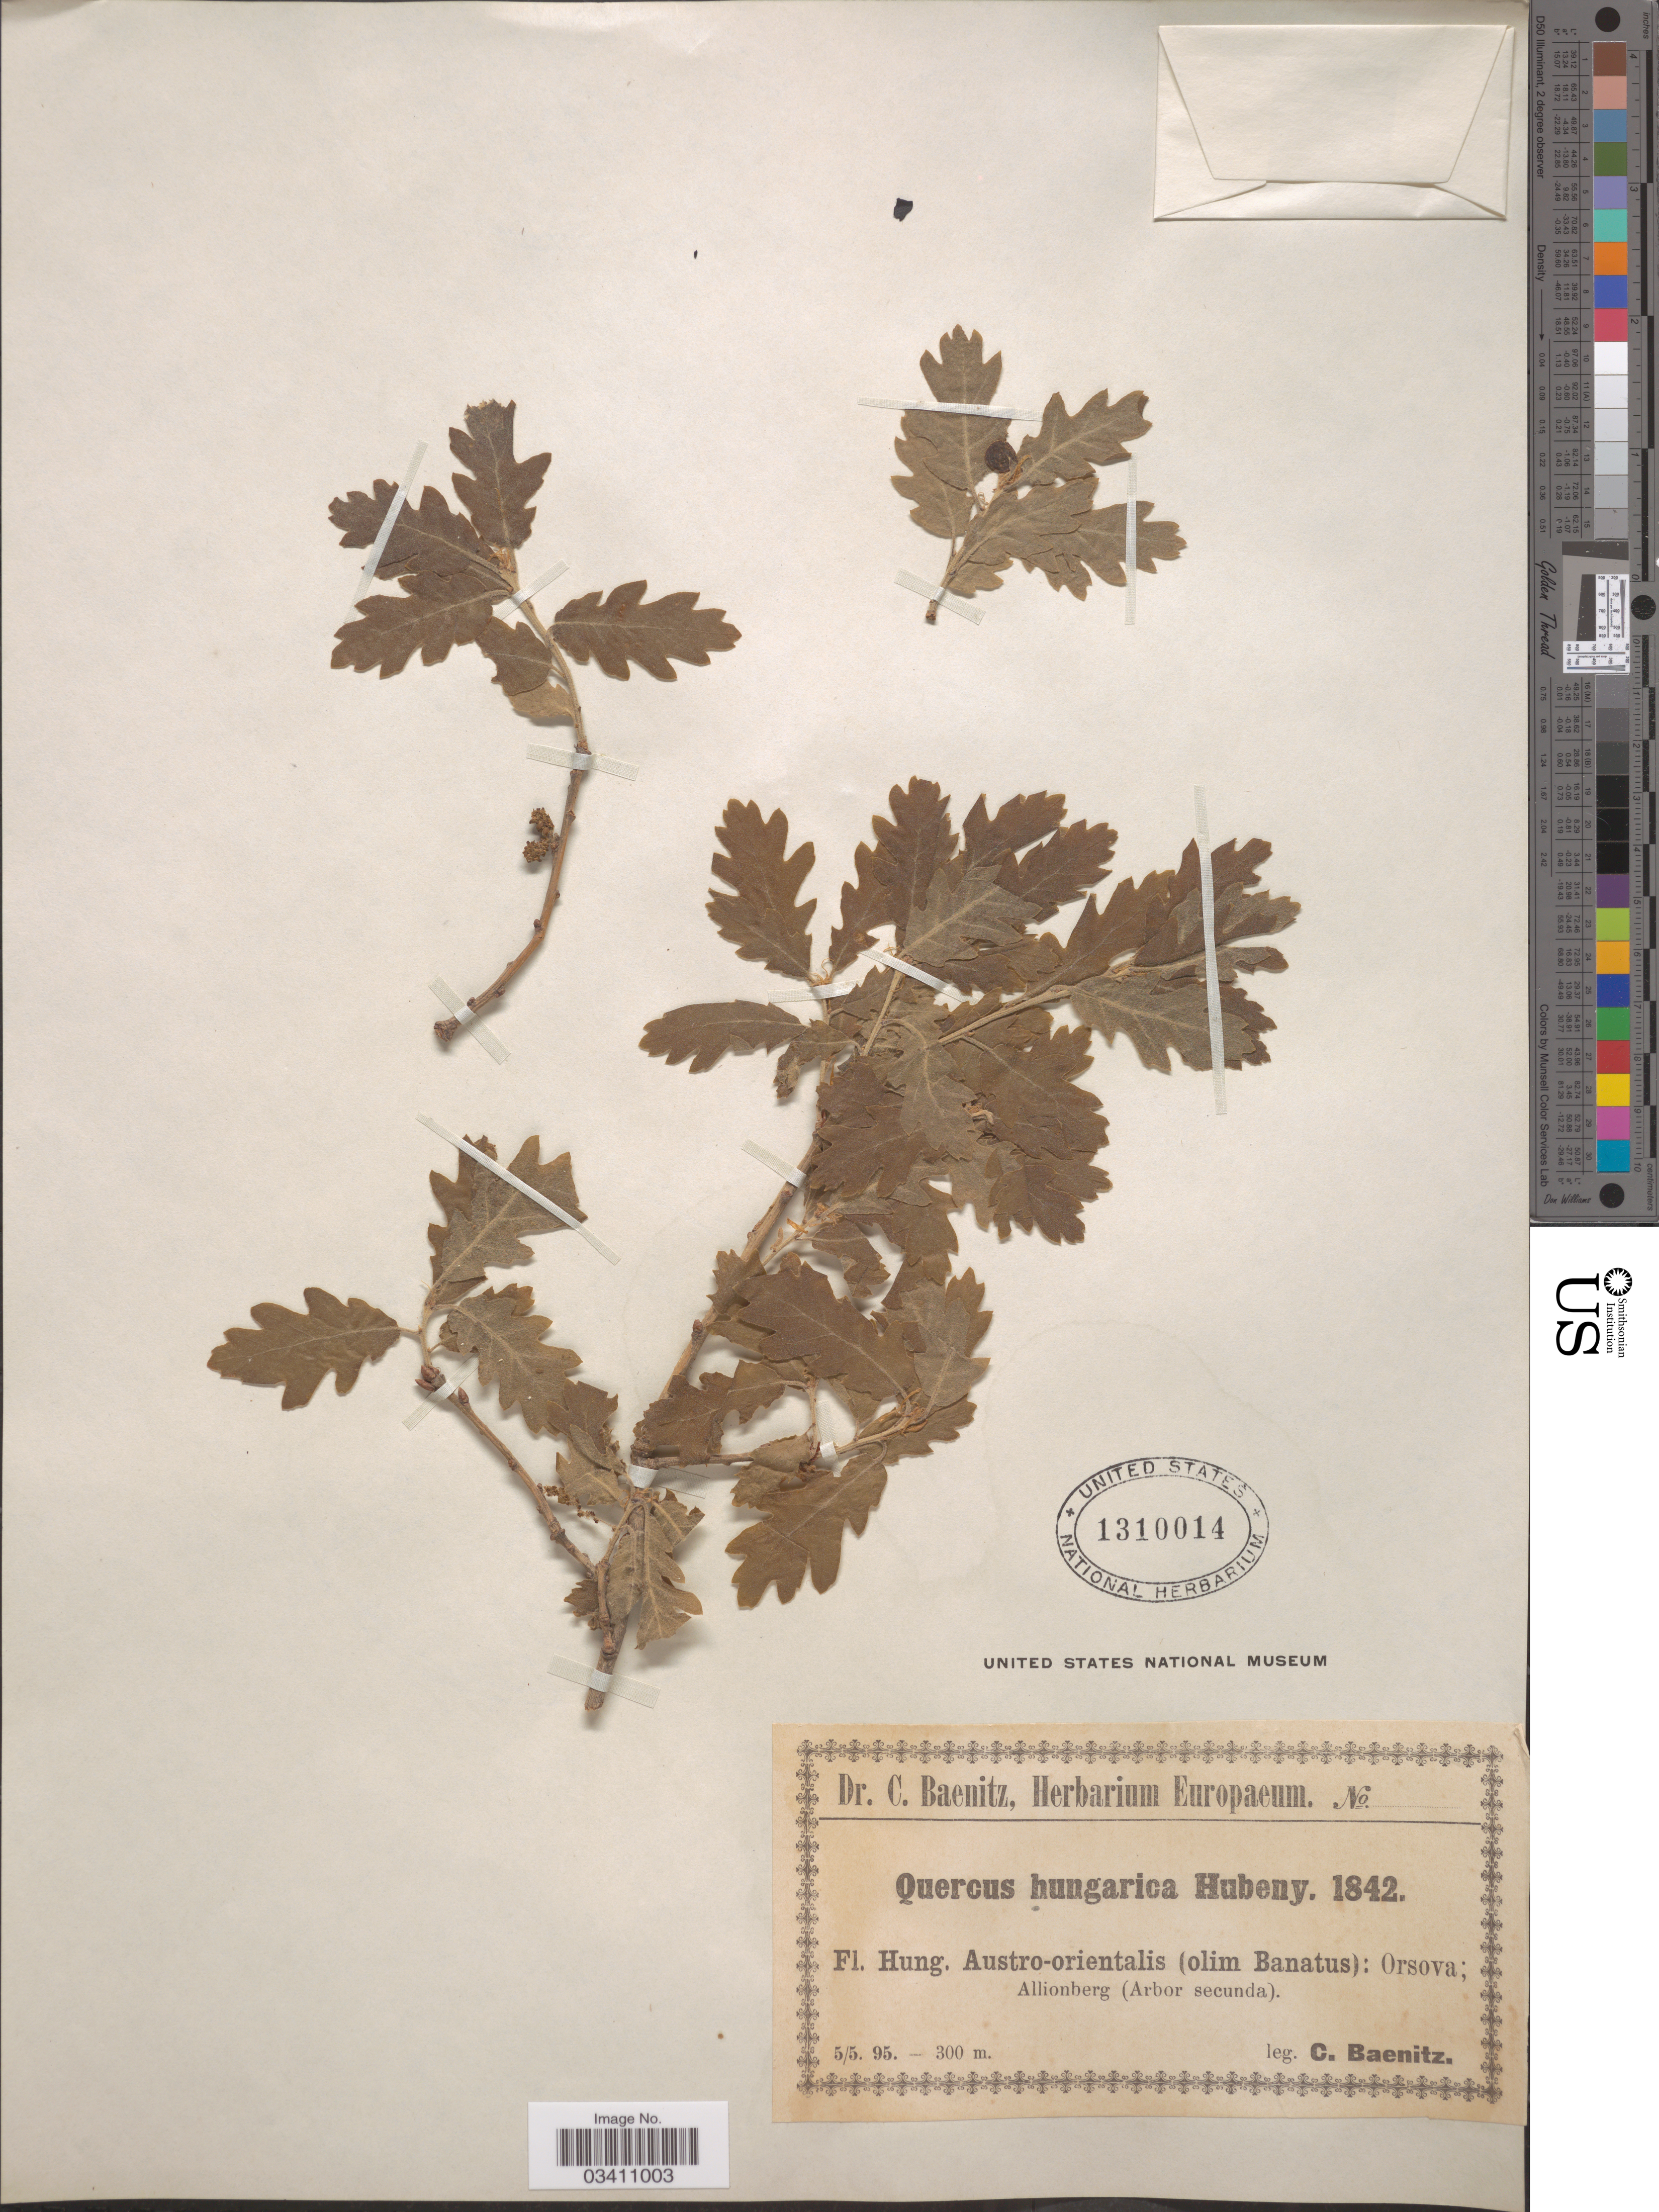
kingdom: Plantae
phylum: Tracheophyta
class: Magnoliopsida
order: Fagales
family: Fagaceae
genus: Quercus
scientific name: Quercus hungarica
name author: Hubeny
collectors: C. G. Baenitz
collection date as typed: Transcribed d/m/y: 5/5/95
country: Romania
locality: Hung. Austro-orientalis (olim-Banatus): Orsova; Allionberg (Arbor secunda).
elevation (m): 300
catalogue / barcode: US 1310014